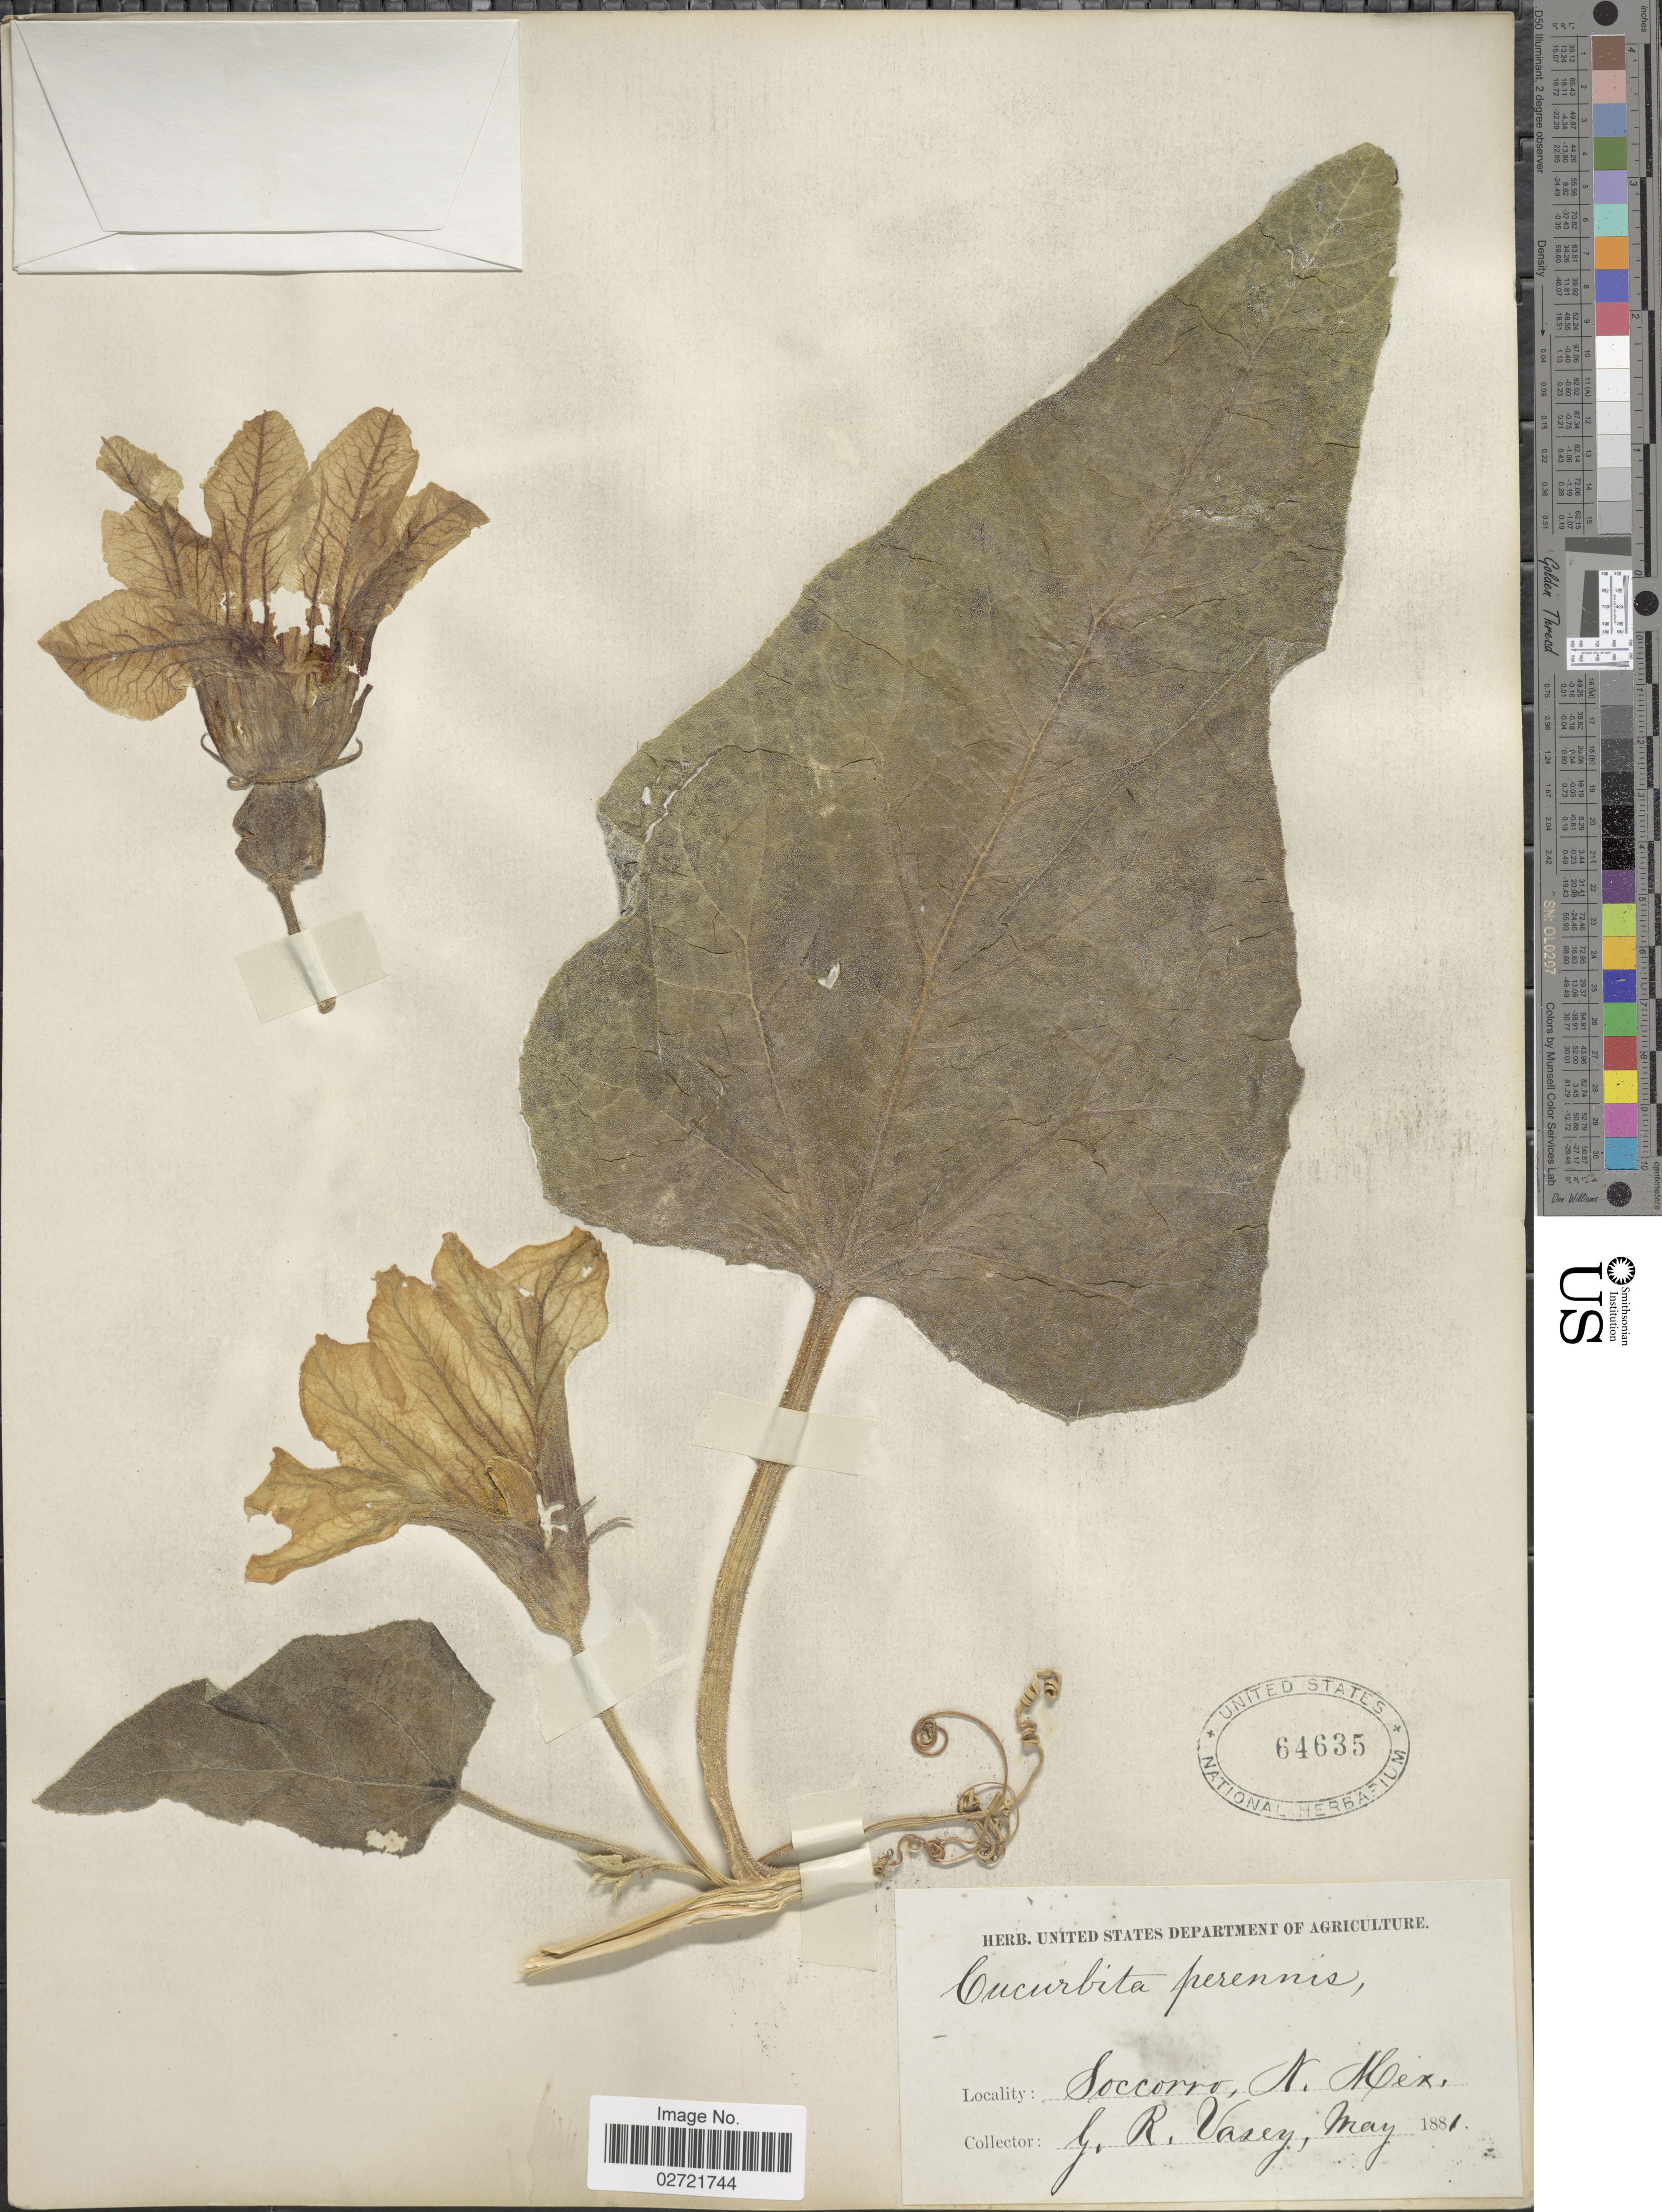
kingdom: Plantae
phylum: Tracheophyta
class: Magnoliopsida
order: Cucurbitales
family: Cucurbitaceae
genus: Cucurbita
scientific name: Cucurbita foetidissima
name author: Kunth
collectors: G. R. Vasey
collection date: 1881-05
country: United States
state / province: New Mexico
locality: Socorro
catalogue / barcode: US 64635